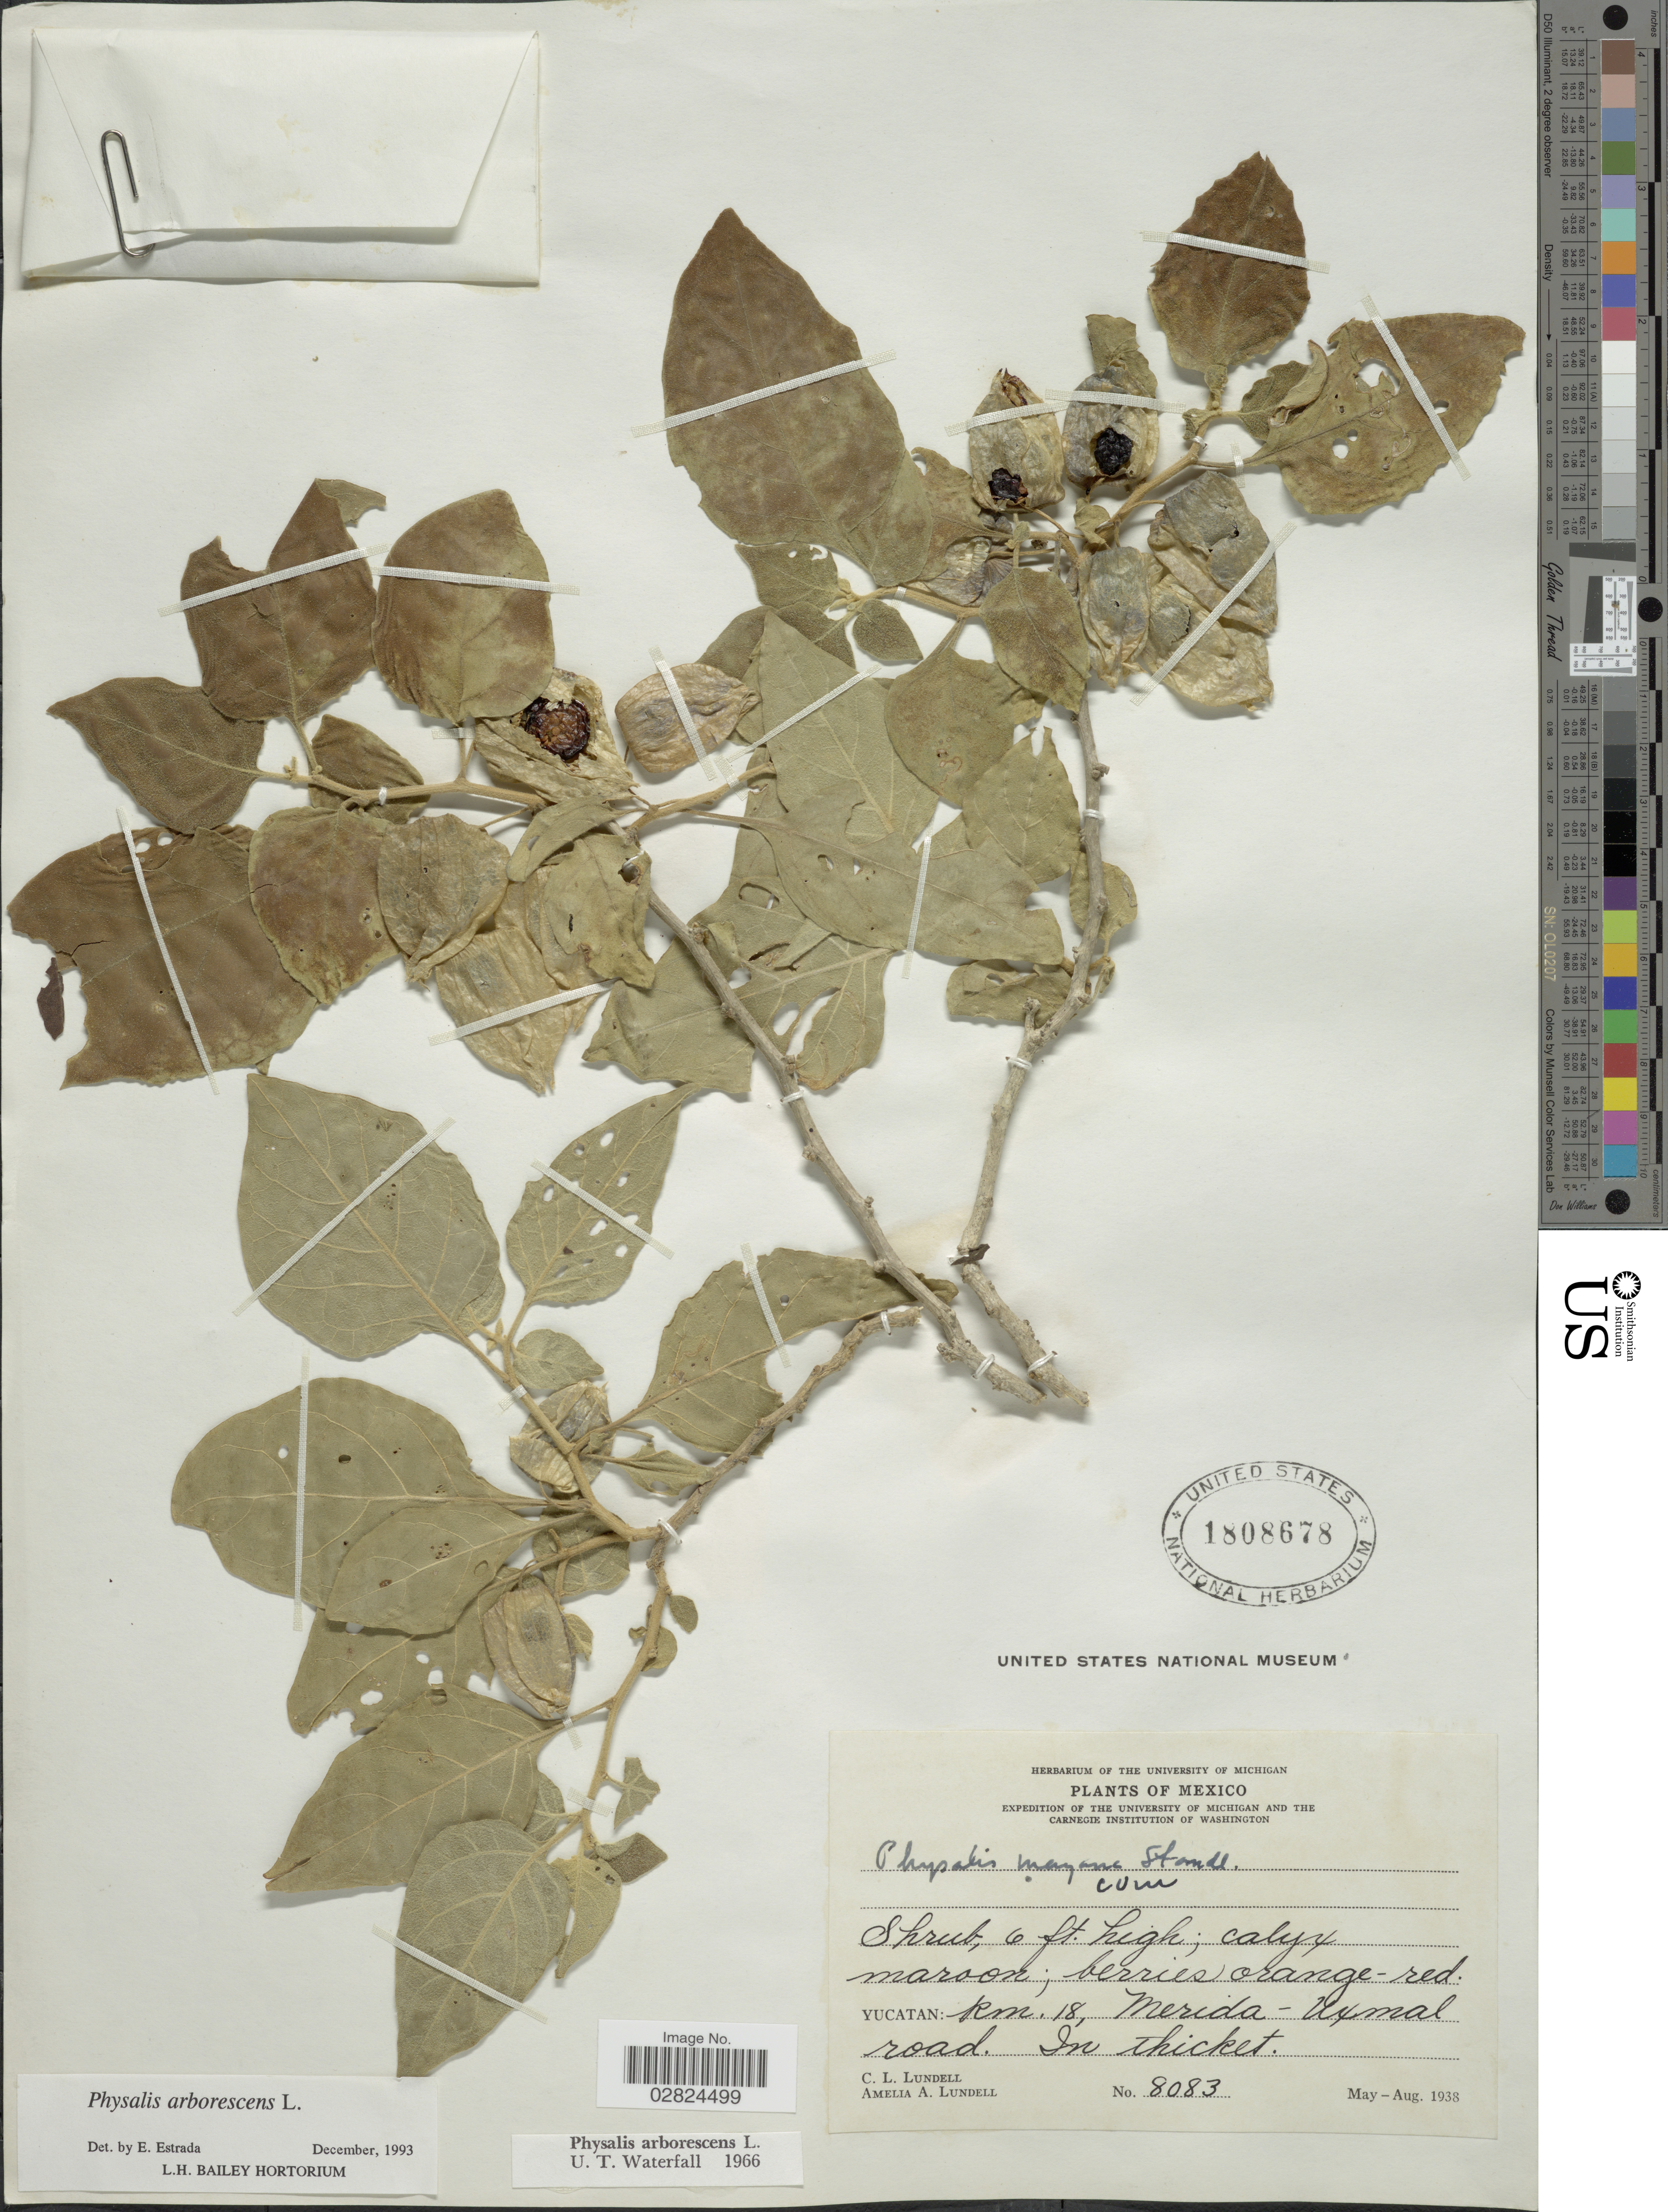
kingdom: Plantae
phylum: Tracheophyta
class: Magnoliopsida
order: Solanales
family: Solanaceae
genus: Physalis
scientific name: Physalis arborescens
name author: L.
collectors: C. L. Lundell & A. A. Lundell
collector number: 8083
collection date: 1938-05/1938-08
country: Mexico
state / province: Yucatán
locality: Km. 18, Merida-Uxmal road.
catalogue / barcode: US 1808678